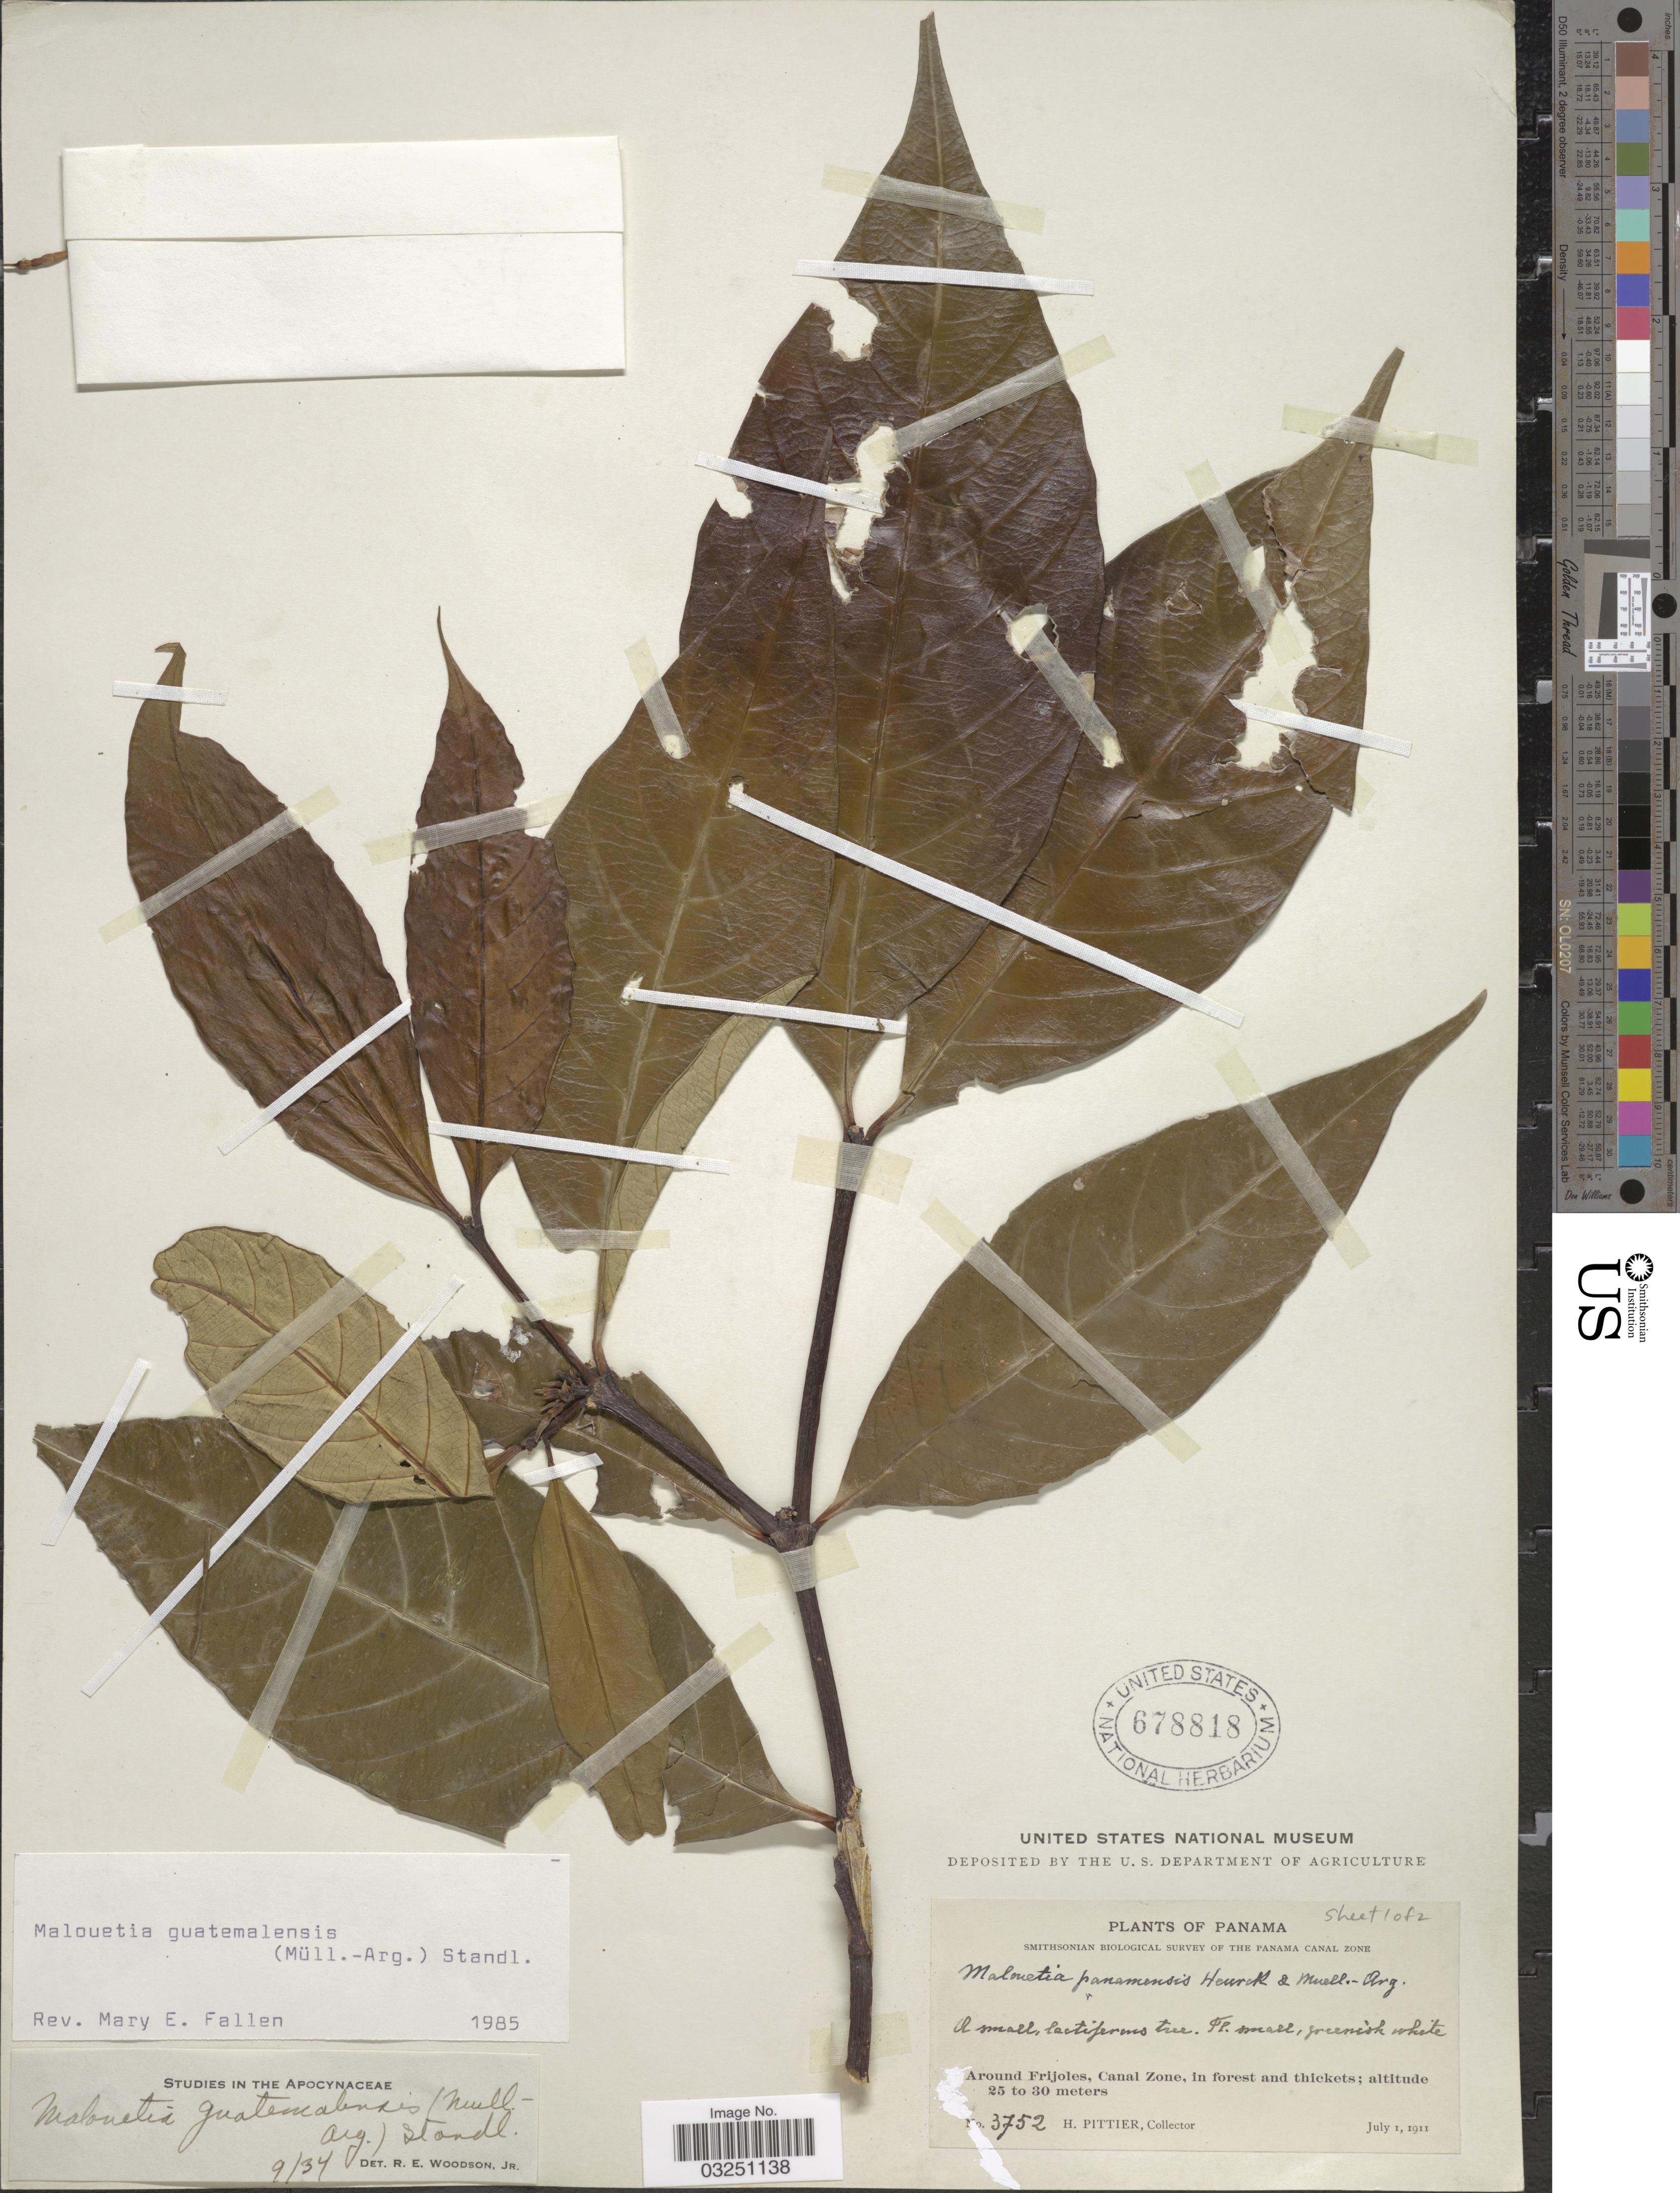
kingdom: Plantae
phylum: Tracheophyta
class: Magnoliopsida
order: Gentianales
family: Apocynaceae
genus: Malouetia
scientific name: Malouetia guatemalensis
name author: (Müll. Arg.) Standl.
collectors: H. F. Pittier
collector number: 3752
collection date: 1911-07-01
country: Panama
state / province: Colón / Panamá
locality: The Panama Canal Zone, Around Frijoles, Canal Zone, in forest and thickets.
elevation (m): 25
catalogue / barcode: US 678818